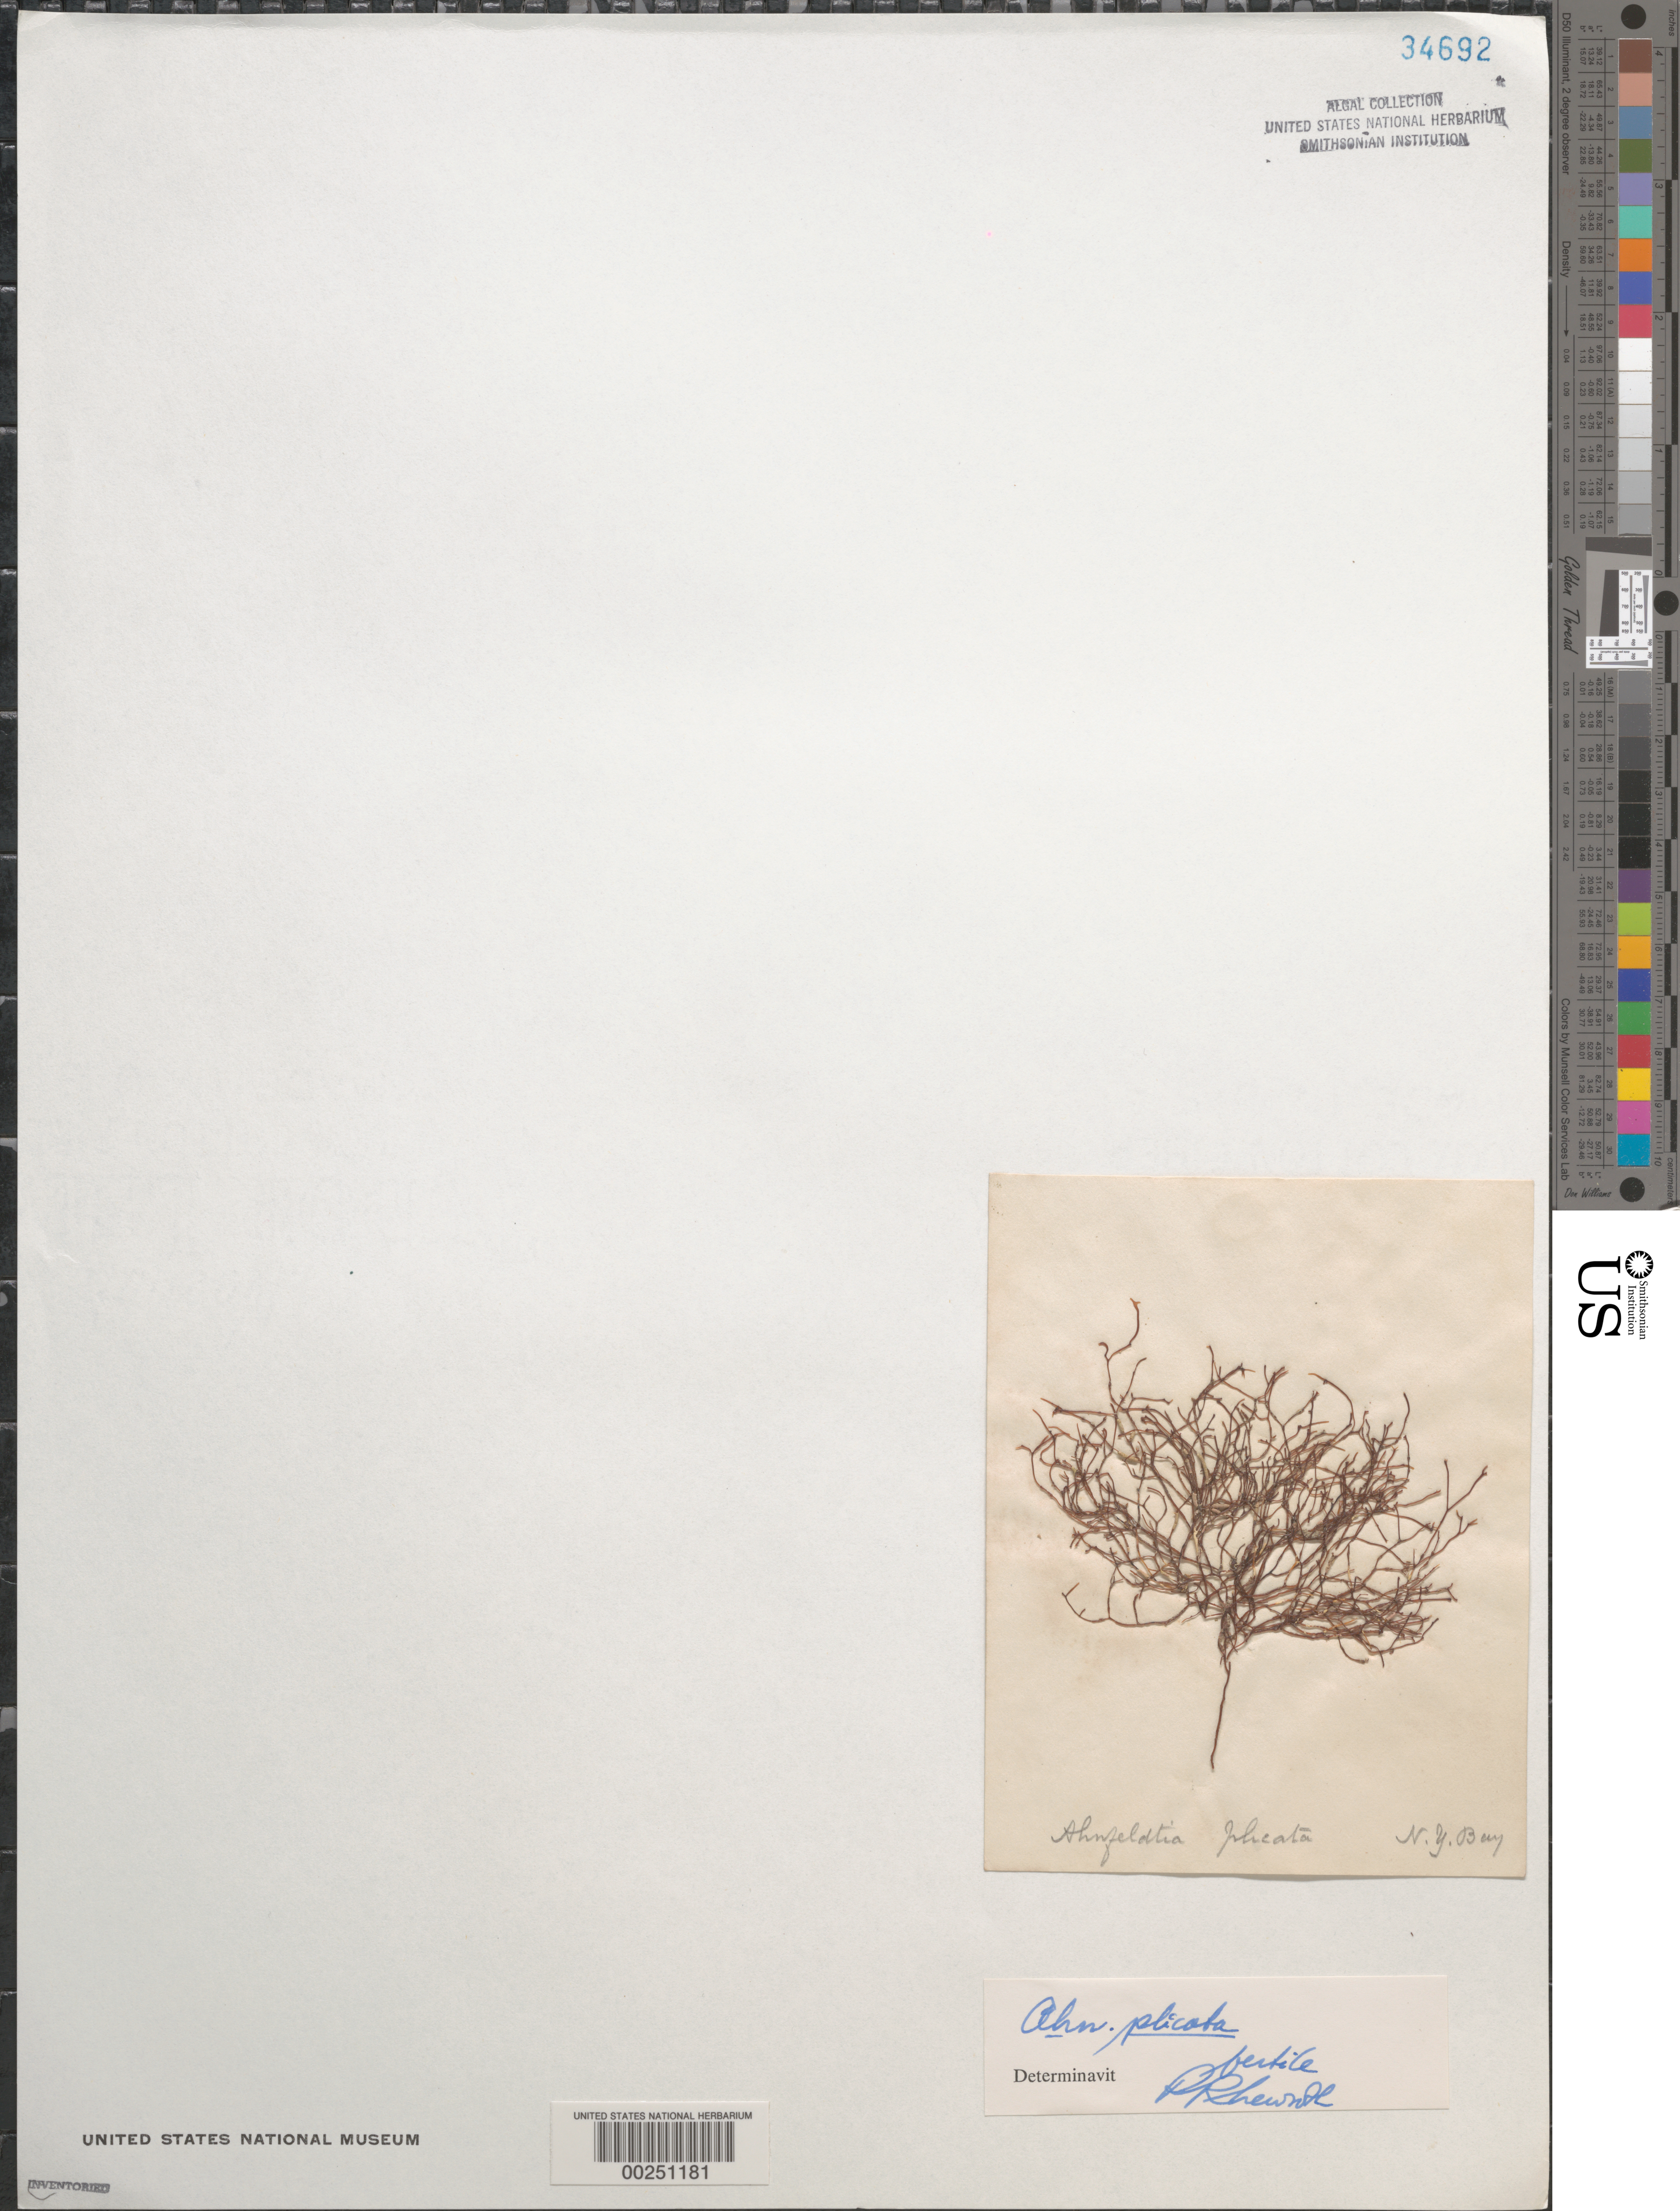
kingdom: Plantae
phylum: Rhodophyta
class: Florideophyceae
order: Ahnfeltiales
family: Ahnfeltiaceae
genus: Ahnfeltia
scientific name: Ahnfeltia plicata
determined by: Newroth, P. R.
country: United States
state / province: New York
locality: New York Bay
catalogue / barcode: US 34692